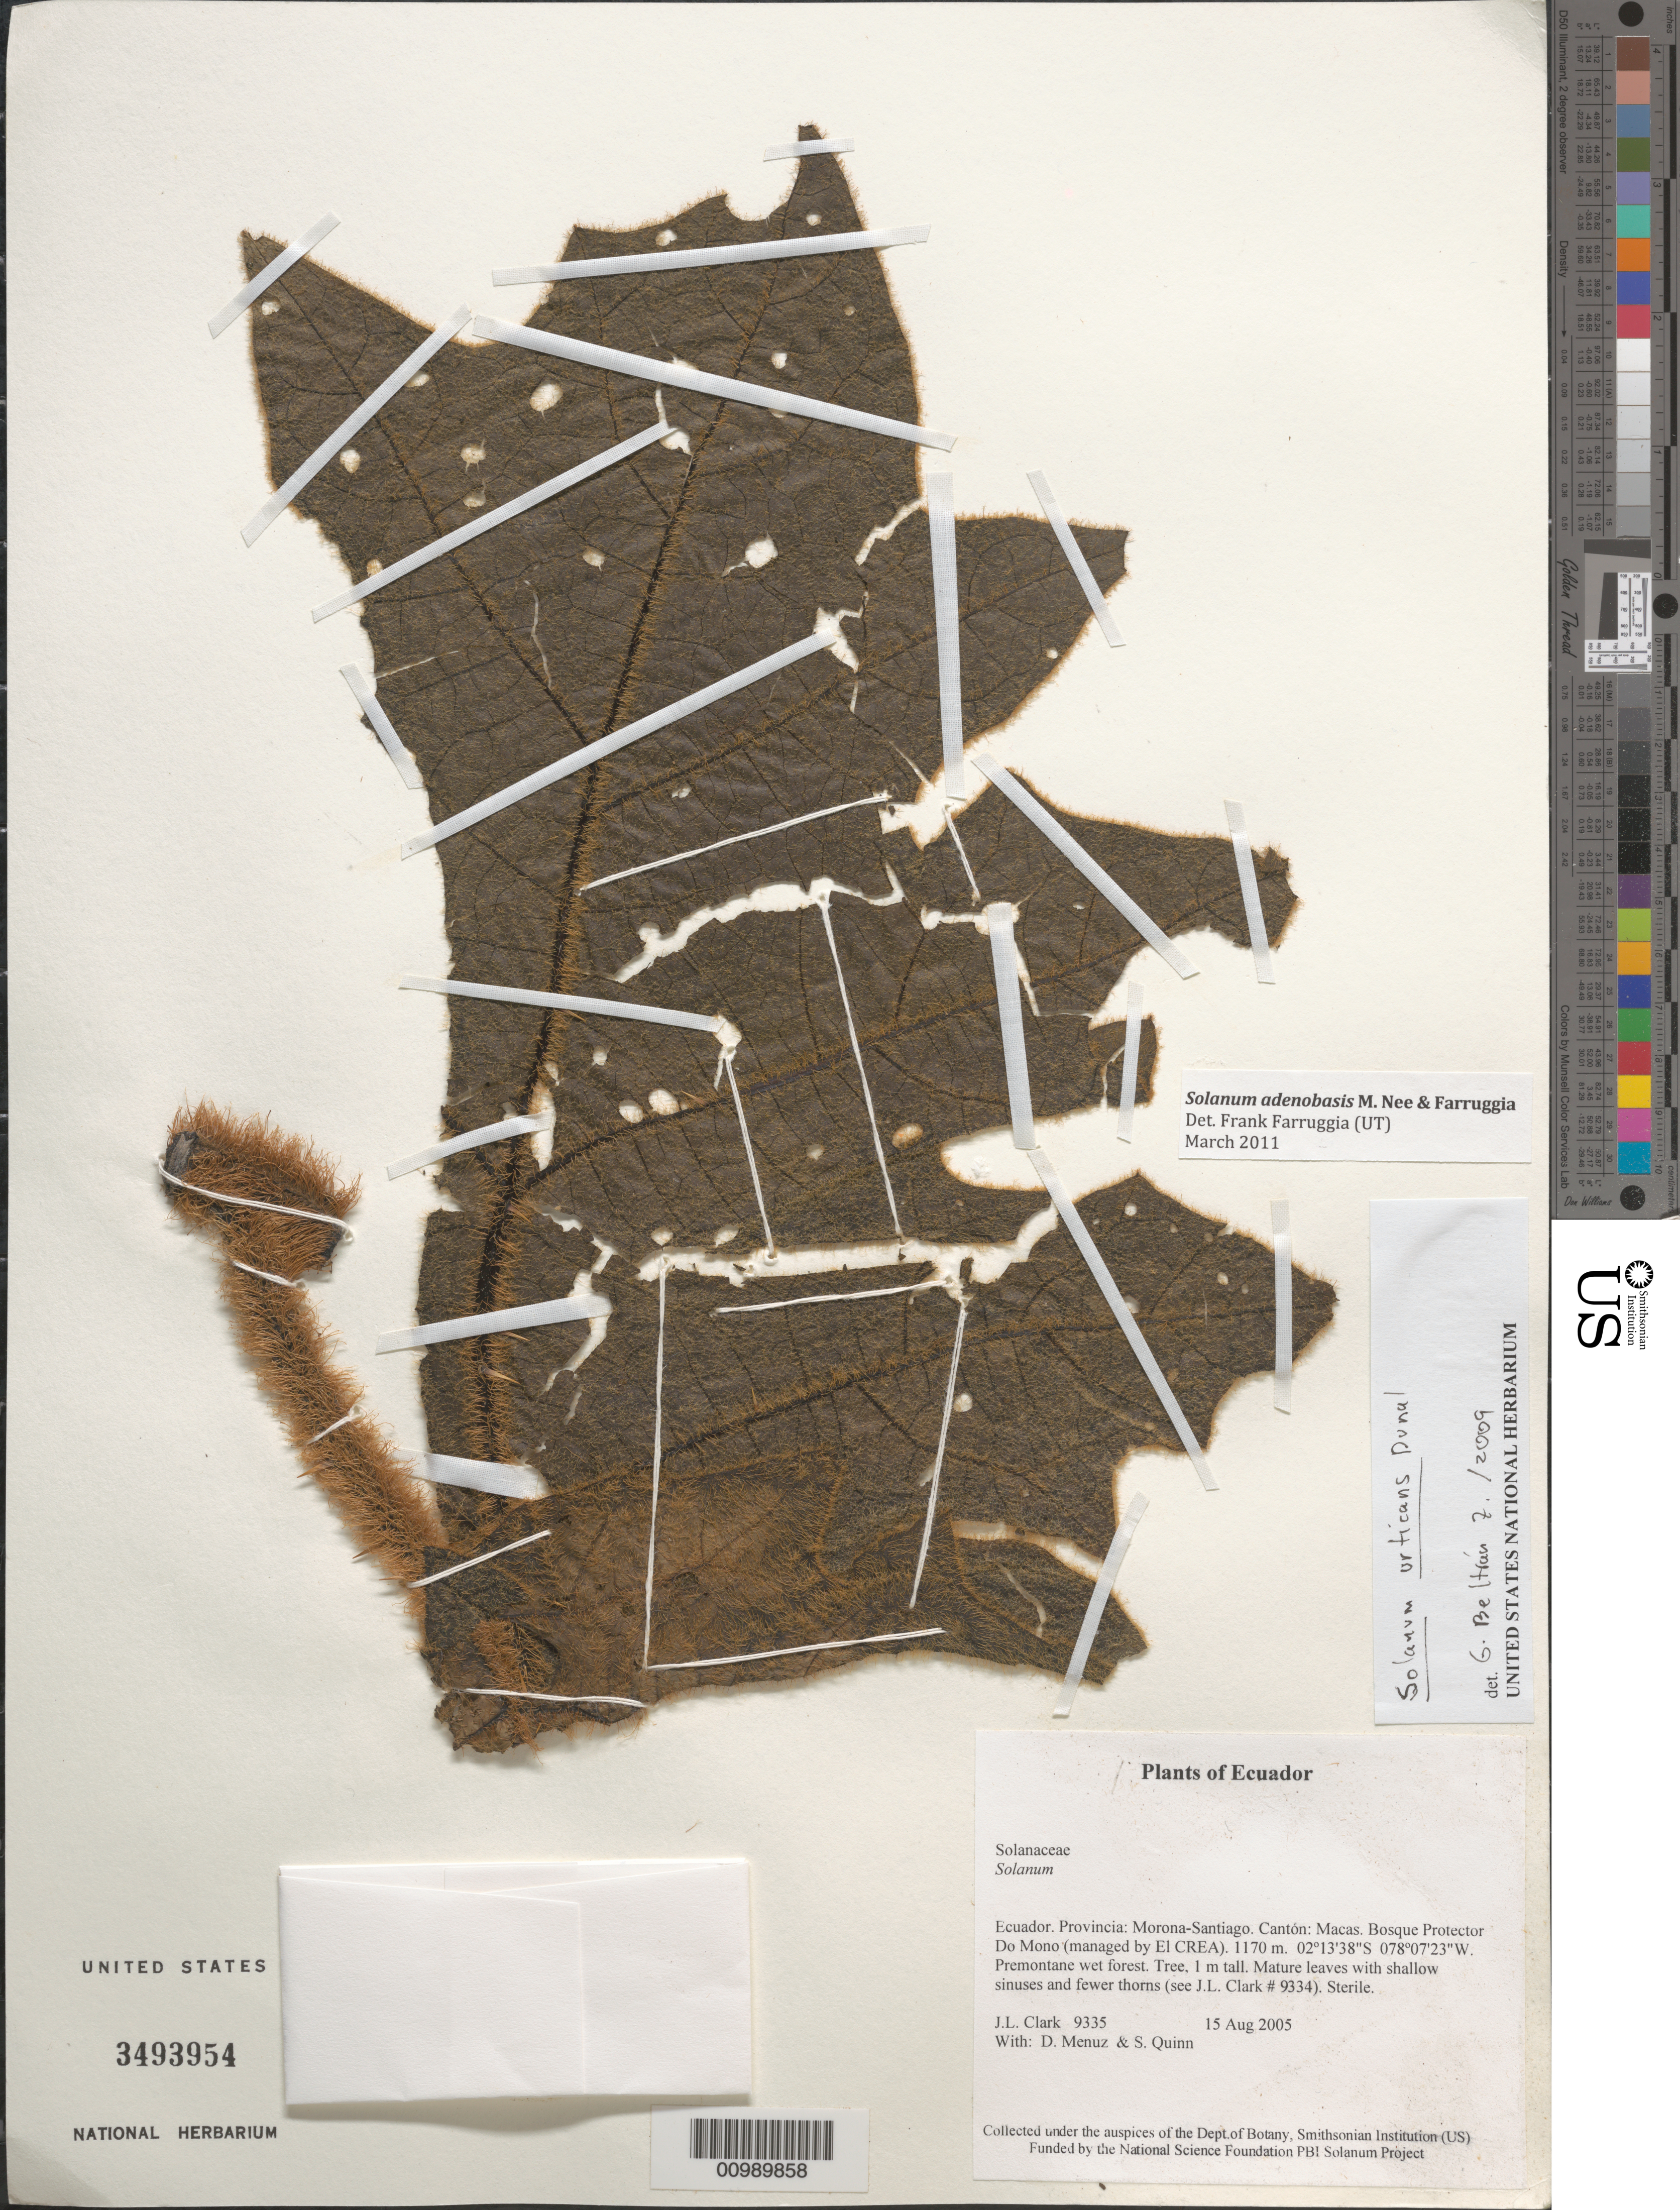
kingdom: Plantae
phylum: Tracheophyta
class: Magnoliopsida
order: Solanales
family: Solanaceae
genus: Solanum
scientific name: Solanum adenobasis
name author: M. Nee & Farruggia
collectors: J. L. Clark, D. Menuz & S. Quinn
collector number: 9335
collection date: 2005-08-15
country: Ecuador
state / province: Morona-Santiago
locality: Cantón: Macas. Bosque Protector Do Mono (managed by El CREA).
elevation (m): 1170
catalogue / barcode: US 3493954